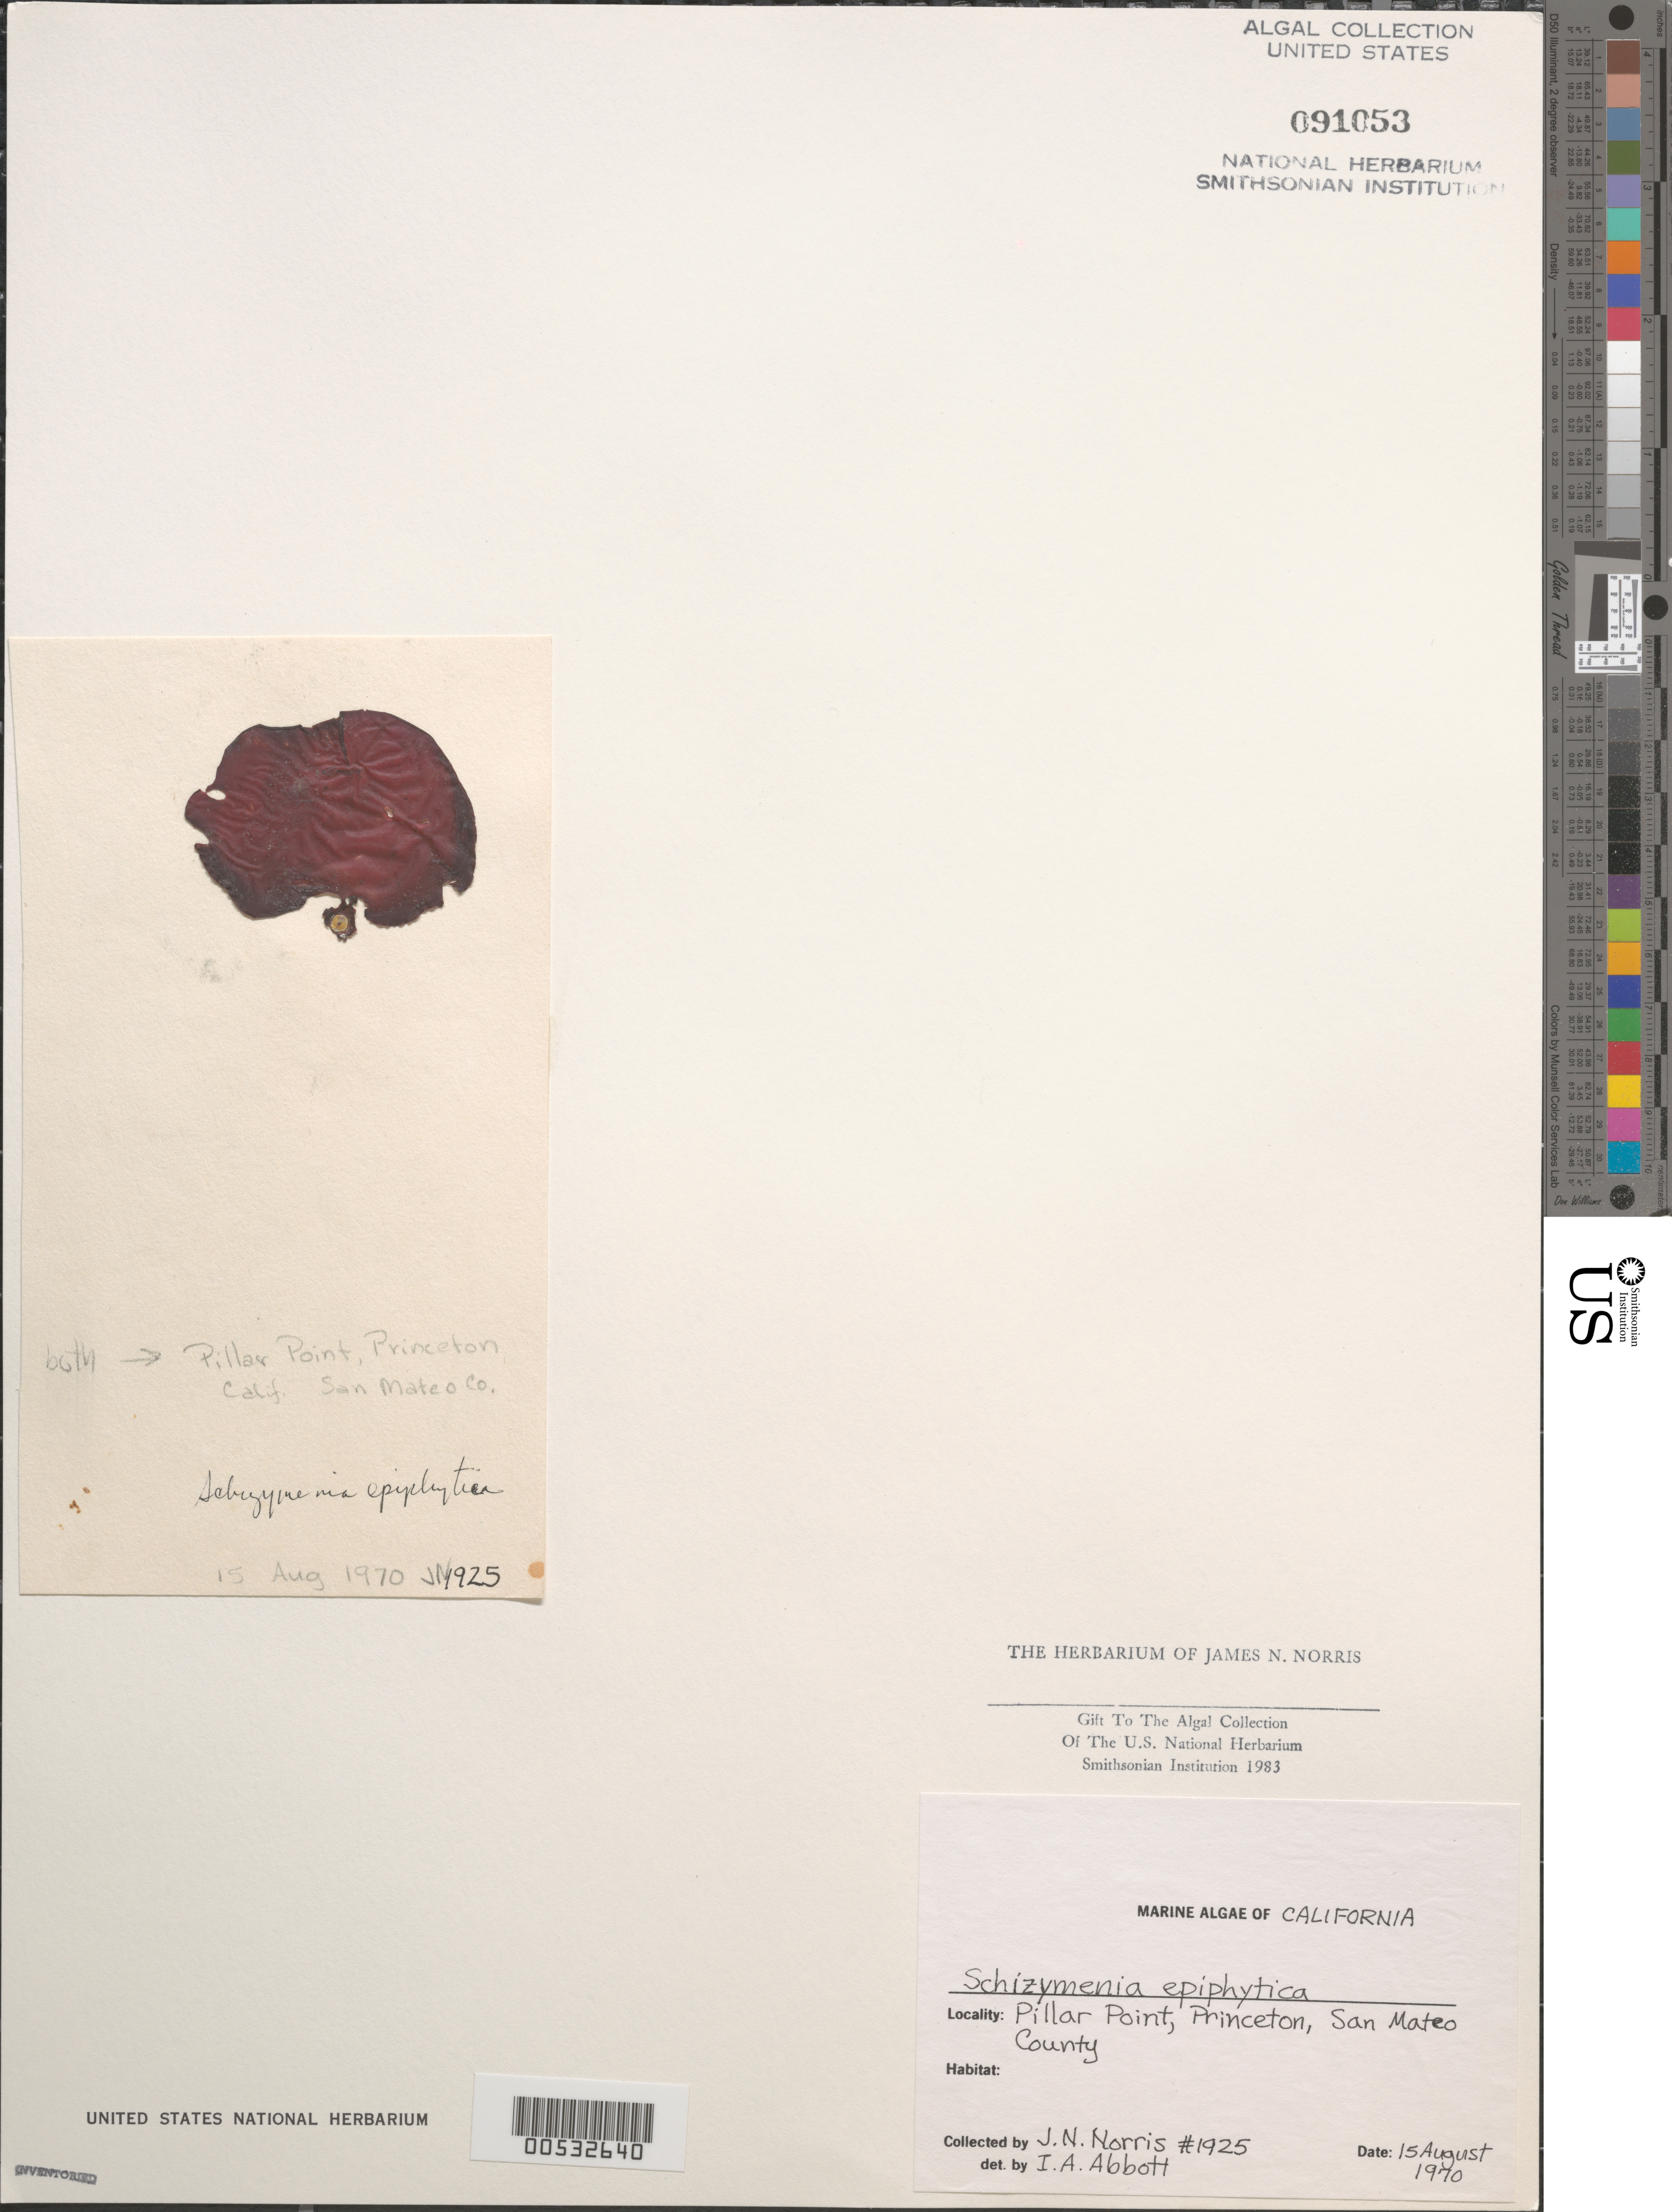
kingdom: Plantae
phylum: Rhodophyta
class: Florideophyceae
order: Gigartinales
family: Furcellariaceae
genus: Peyssonneliopsis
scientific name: Peyssonneliopsis epiphytica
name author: Setch. & G.W. Lawson in Setch.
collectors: J. N. Norris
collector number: JN-1925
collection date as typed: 15 Aug 1970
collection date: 1970-08-15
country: United States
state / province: California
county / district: San Mateo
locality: Pillar Point, Princeton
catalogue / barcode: US 91053